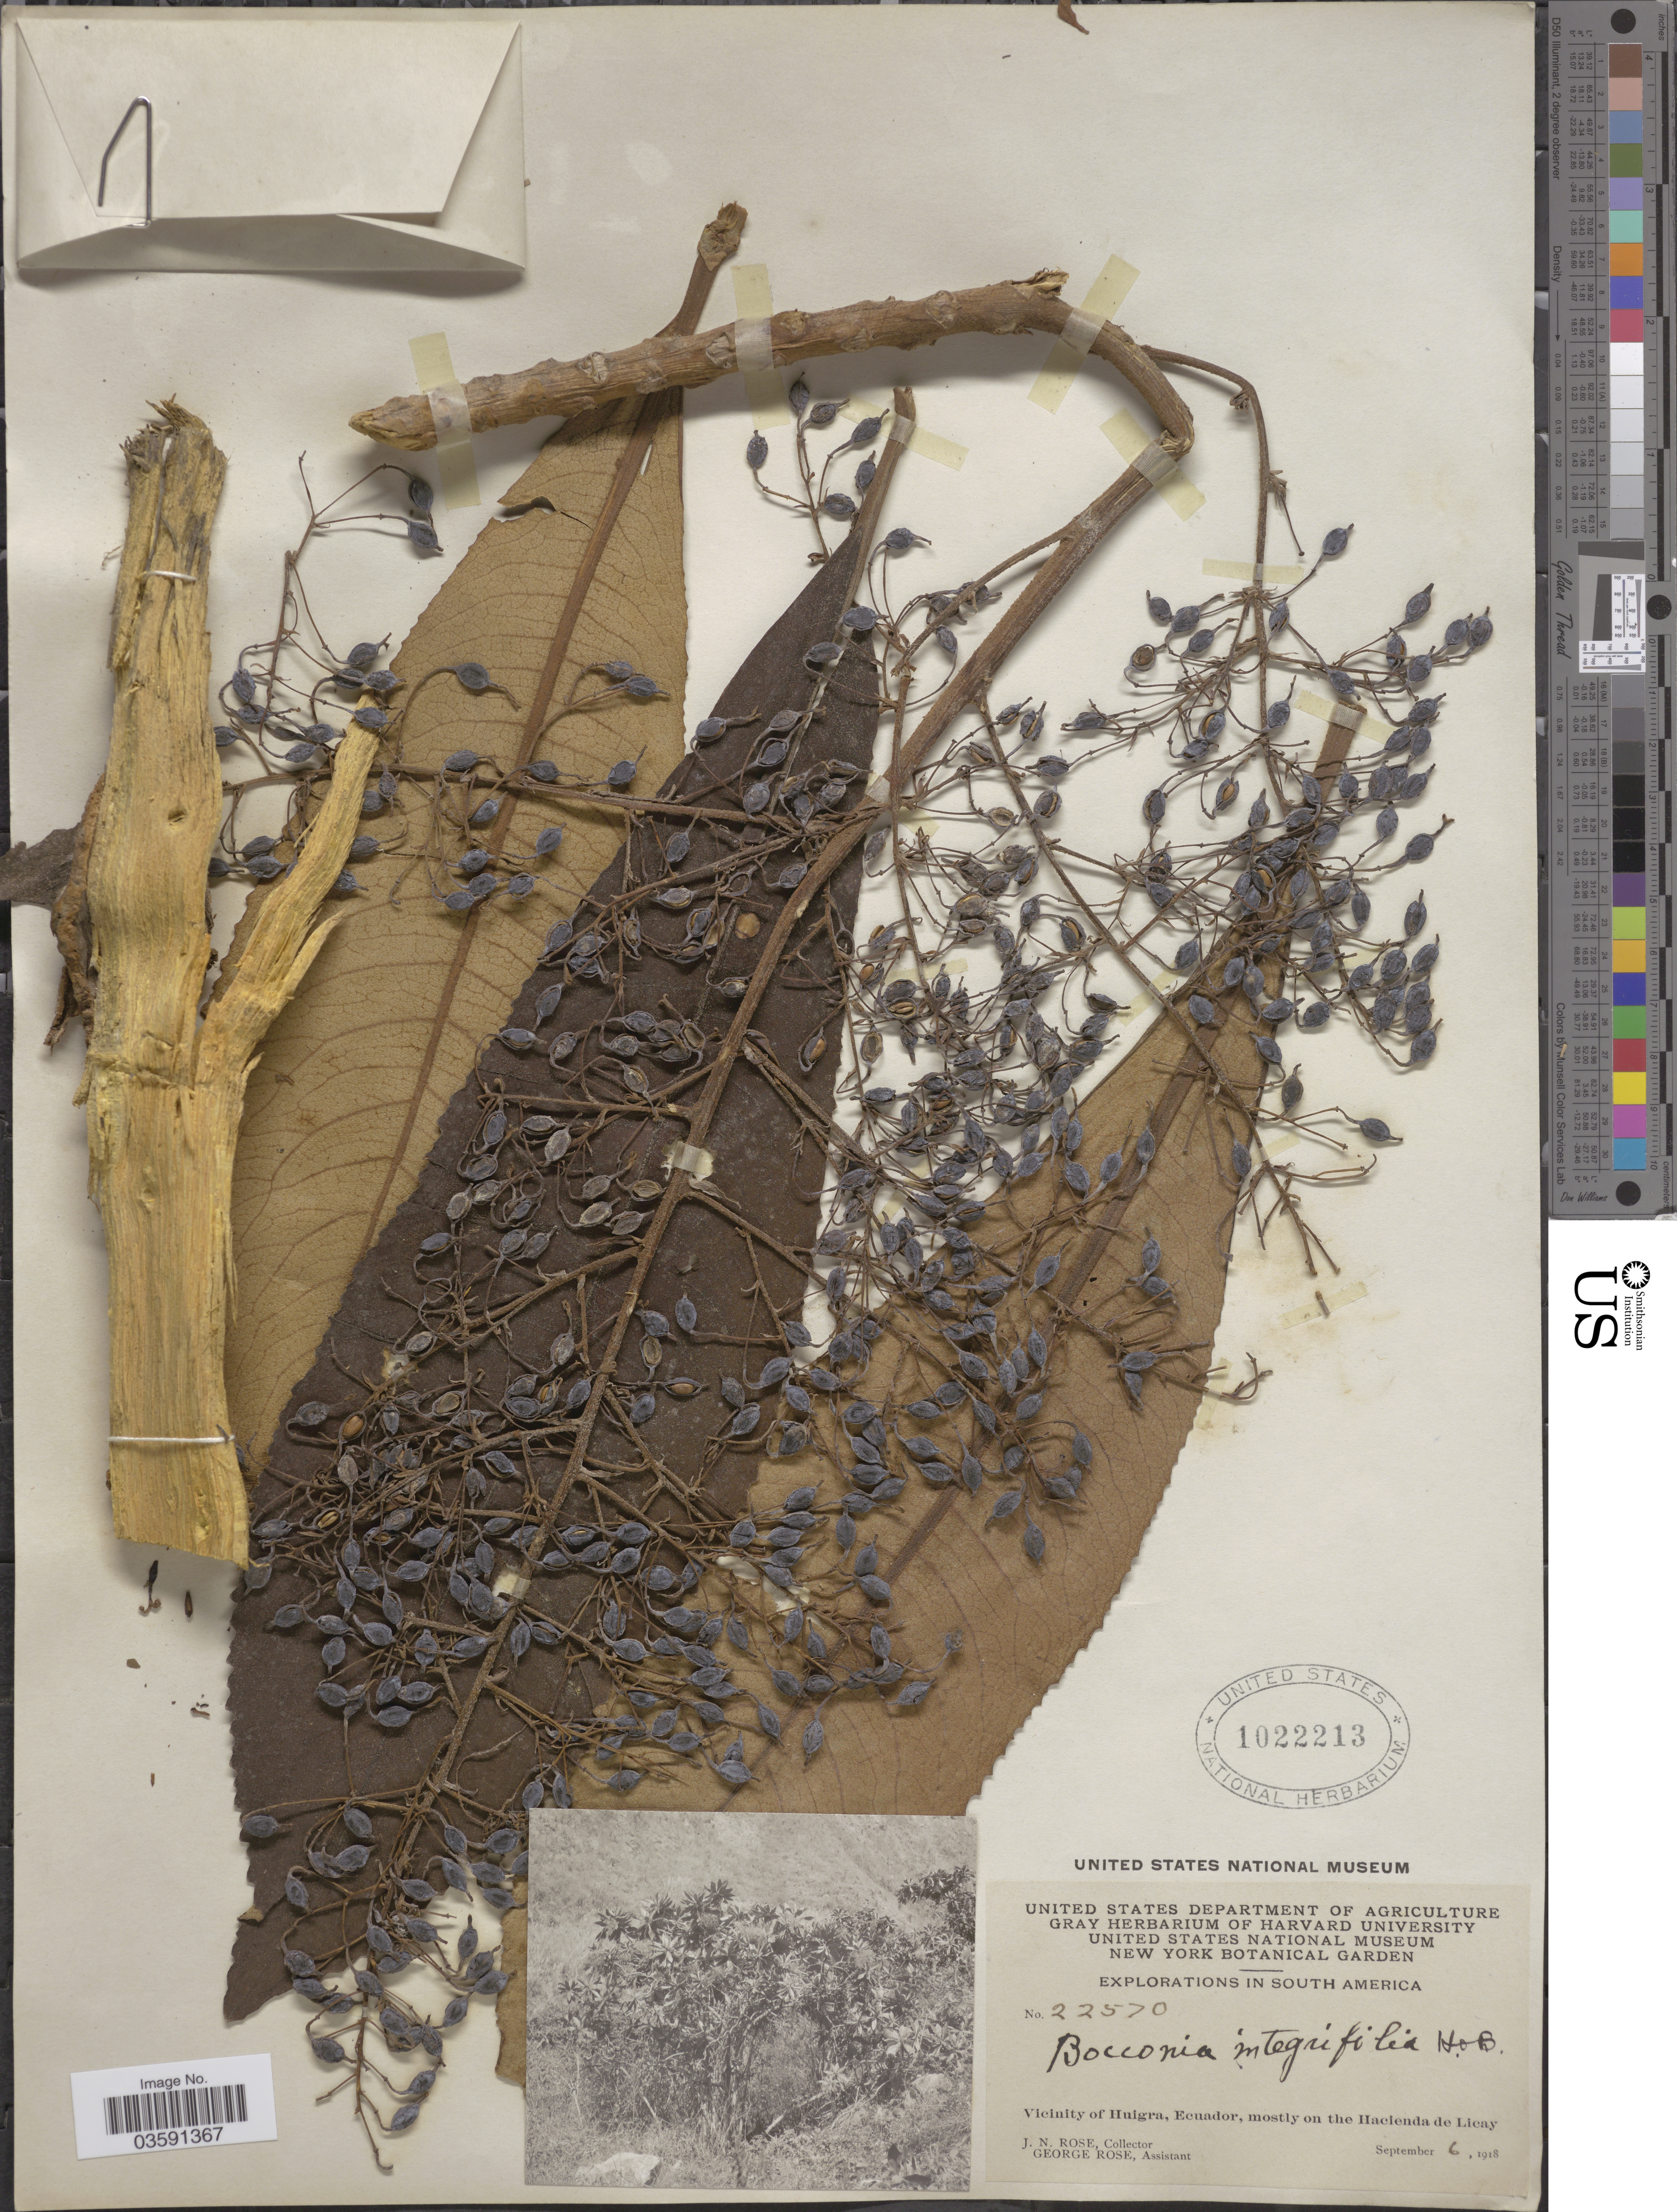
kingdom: Plantae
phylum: Tracheophyta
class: Magnoliopsida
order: Ranunculales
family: Papaveraceae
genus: Bocconia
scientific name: Bocconia integrifolia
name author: Bonpl.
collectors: J. N. Rose & G. Rose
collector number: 22570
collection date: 1918-09-06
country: Ecuador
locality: Vicinity of Huigra. Mostly on the Hacienda de Licay.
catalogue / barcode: US 1022213